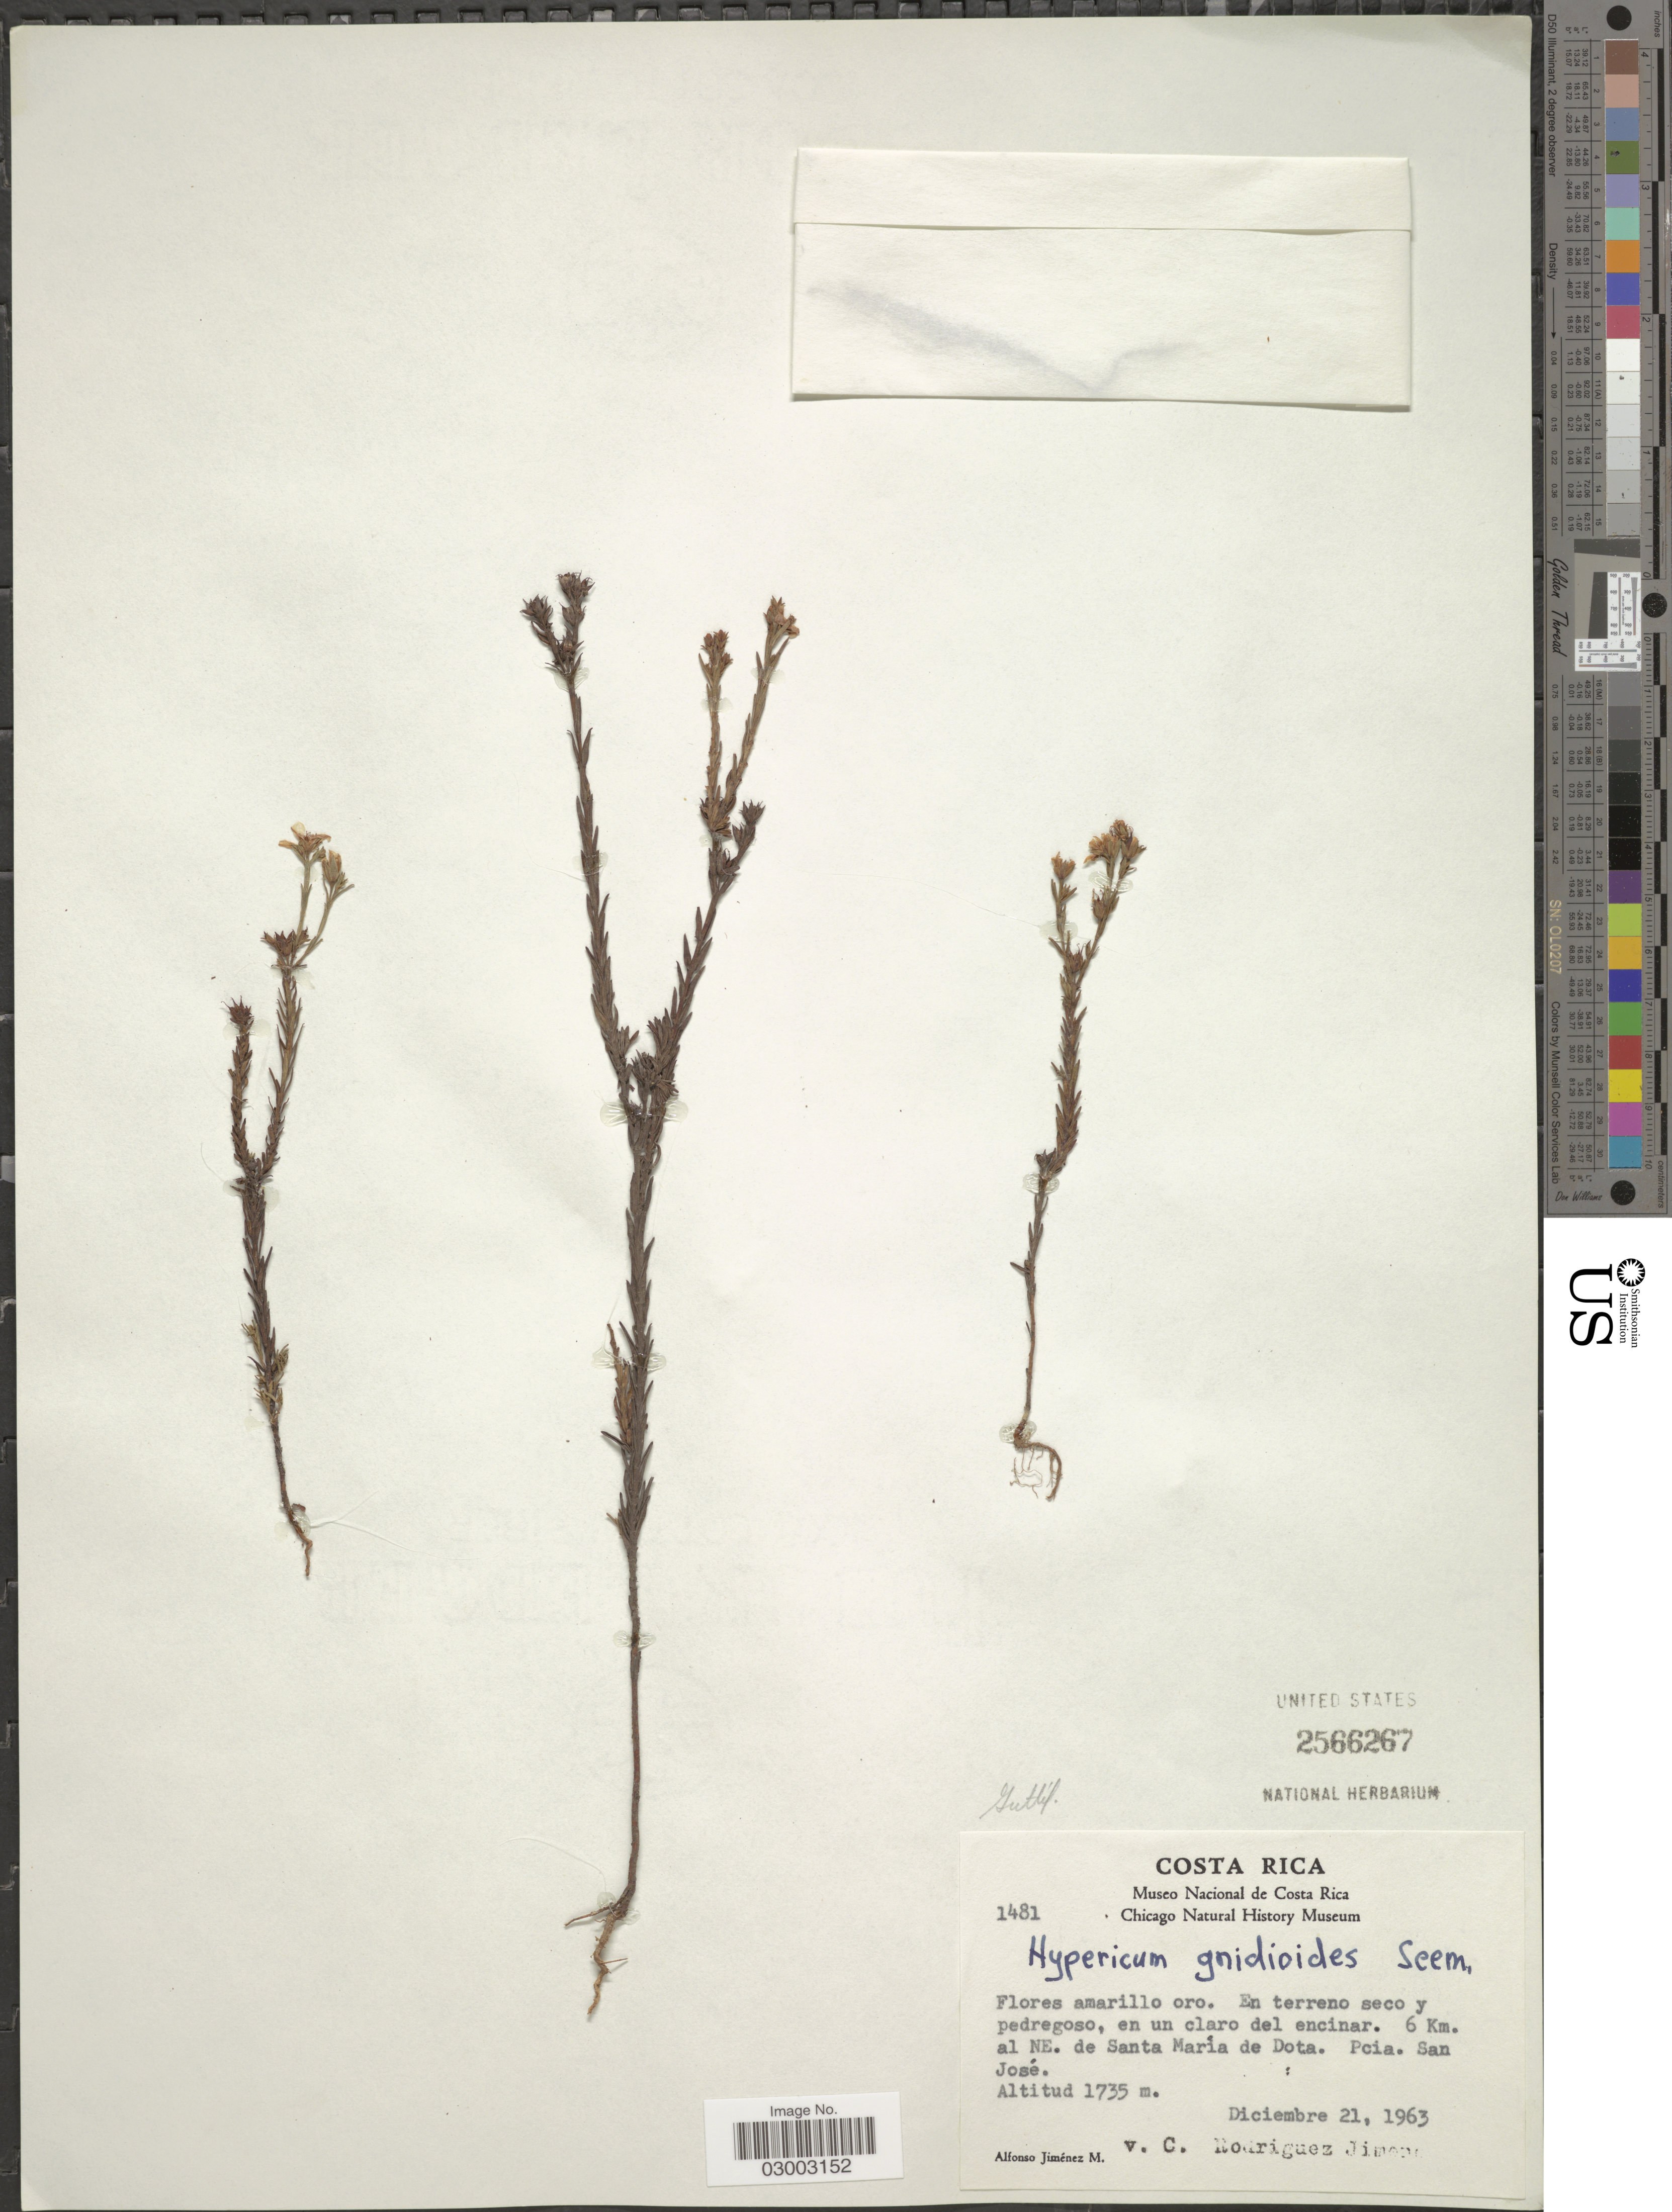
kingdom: Plantae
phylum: Tracheophyta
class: Magnoliopsida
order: Malpighiales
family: Hypericaceae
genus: Hypericum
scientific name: Hypericum gnidioides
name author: Seem.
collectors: A. Jimenez M. & C. Rodríguez Jiménez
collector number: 1481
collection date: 1963-12-21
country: Costa Rica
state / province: San José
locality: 6 Km. al NE. de Santa María de Dota, Pcia. San José.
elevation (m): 1735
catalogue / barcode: US 2566267